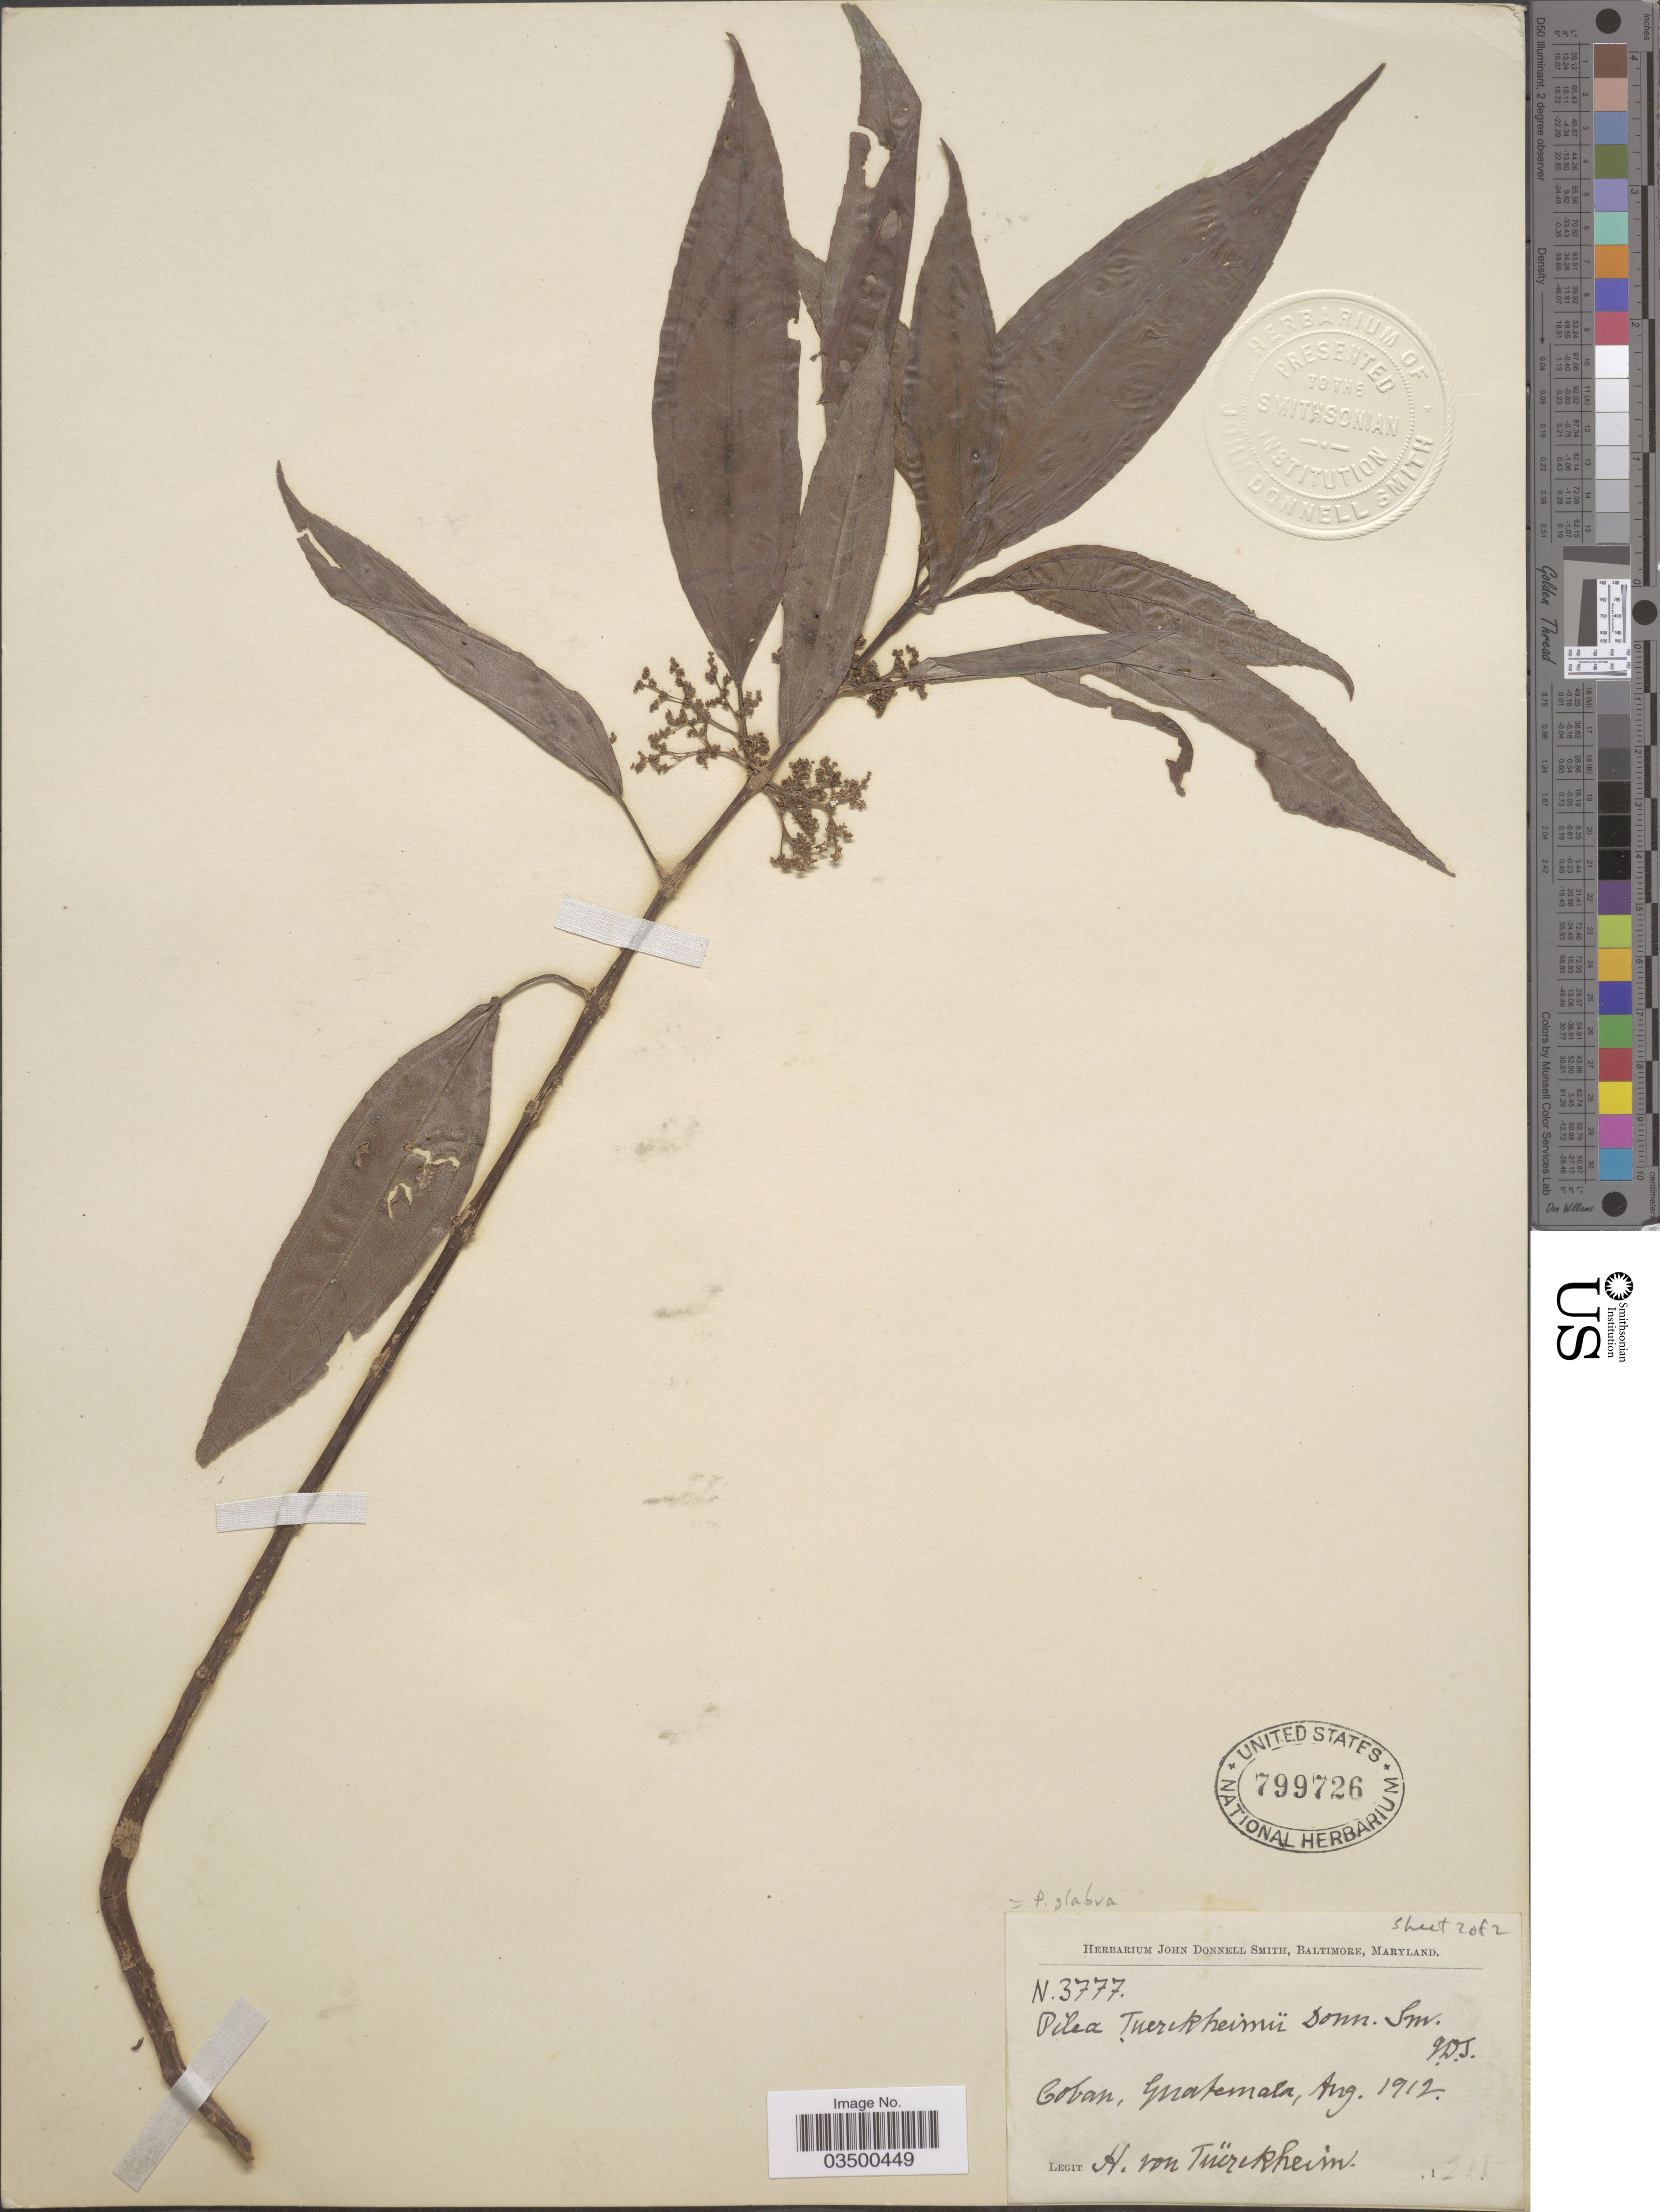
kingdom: Plantae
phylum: Tracheophyta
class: Magnoliopsida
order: Rosales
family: Urticaceae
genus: Pilea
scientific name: Pilea glabra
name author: S. Watson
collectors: H. von Türckheim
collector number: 3777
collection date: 1912-08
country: Guatemala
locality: Coban.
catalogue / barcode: US 799726